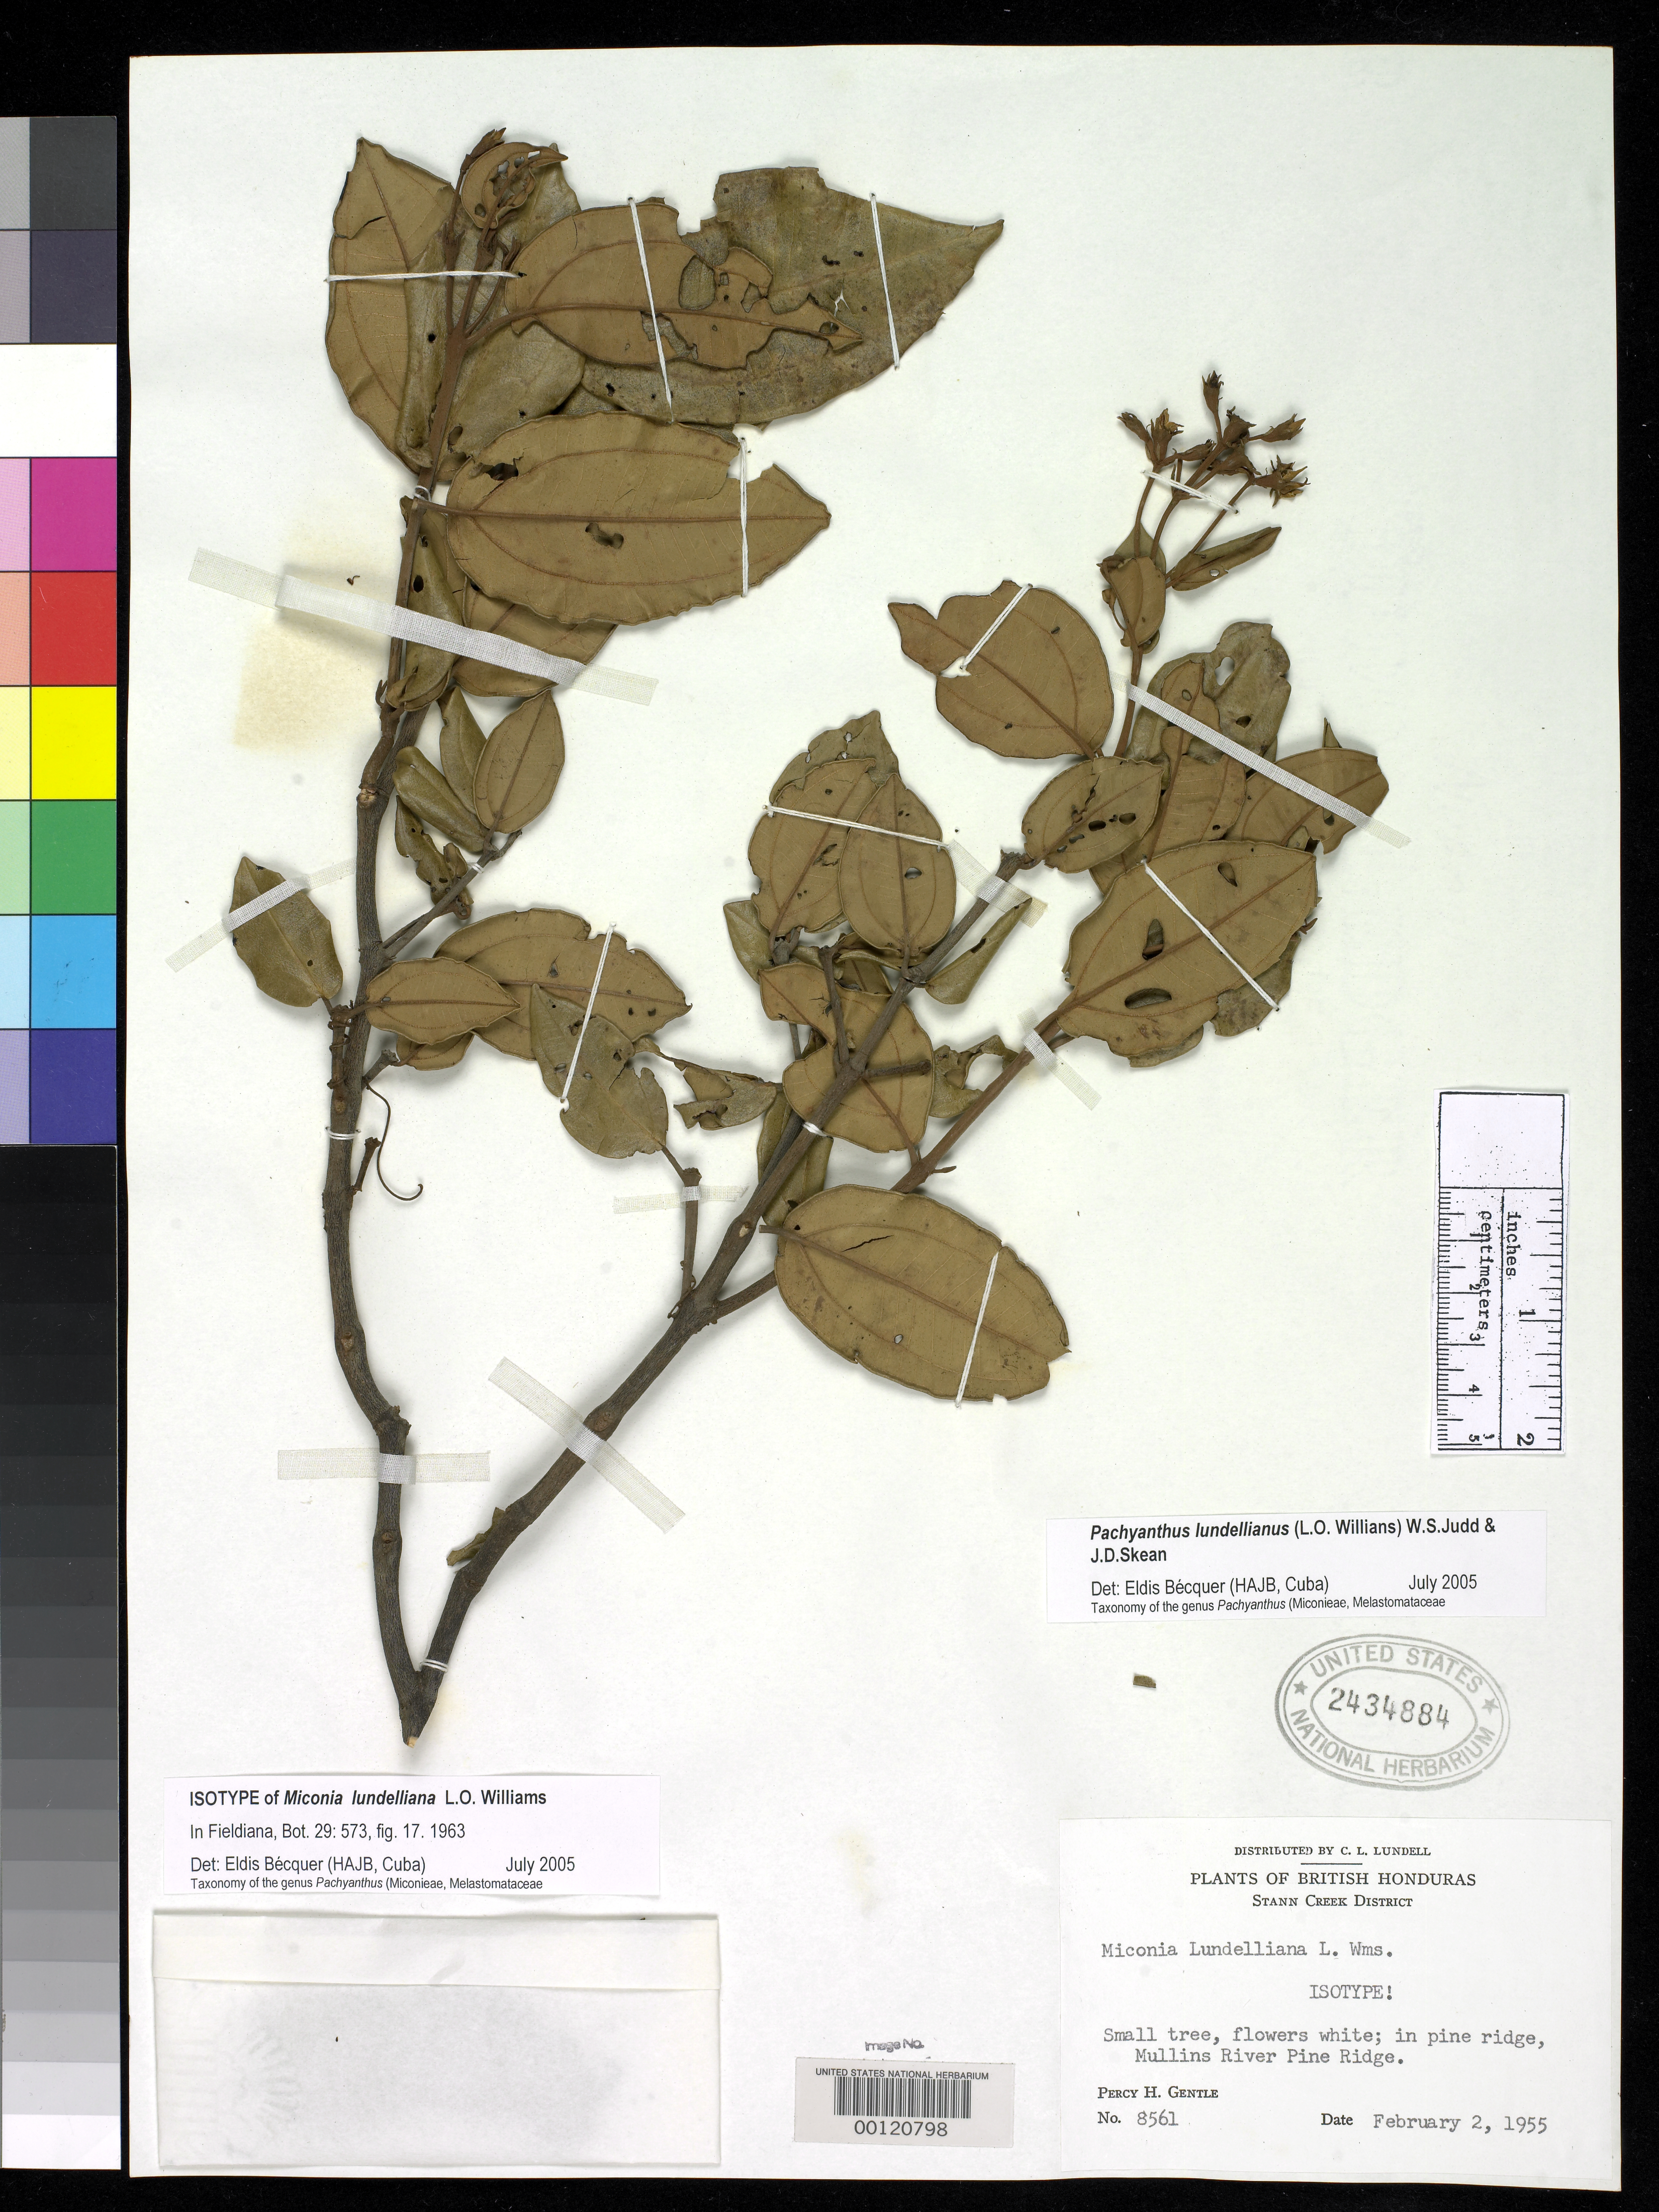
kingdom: Plantae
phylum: Tracheophyta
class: Magnoliopsida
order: Myrtales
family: Melastomataceae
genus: Miconia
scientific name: Miconia lundelliana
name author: L.O. Williams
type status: Isotype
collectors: P. H. Gentle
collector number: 8561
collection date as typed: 02 Feb 1955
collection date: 1955-02-02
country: Belize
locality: Stann Creek.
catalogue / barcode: US 2434884